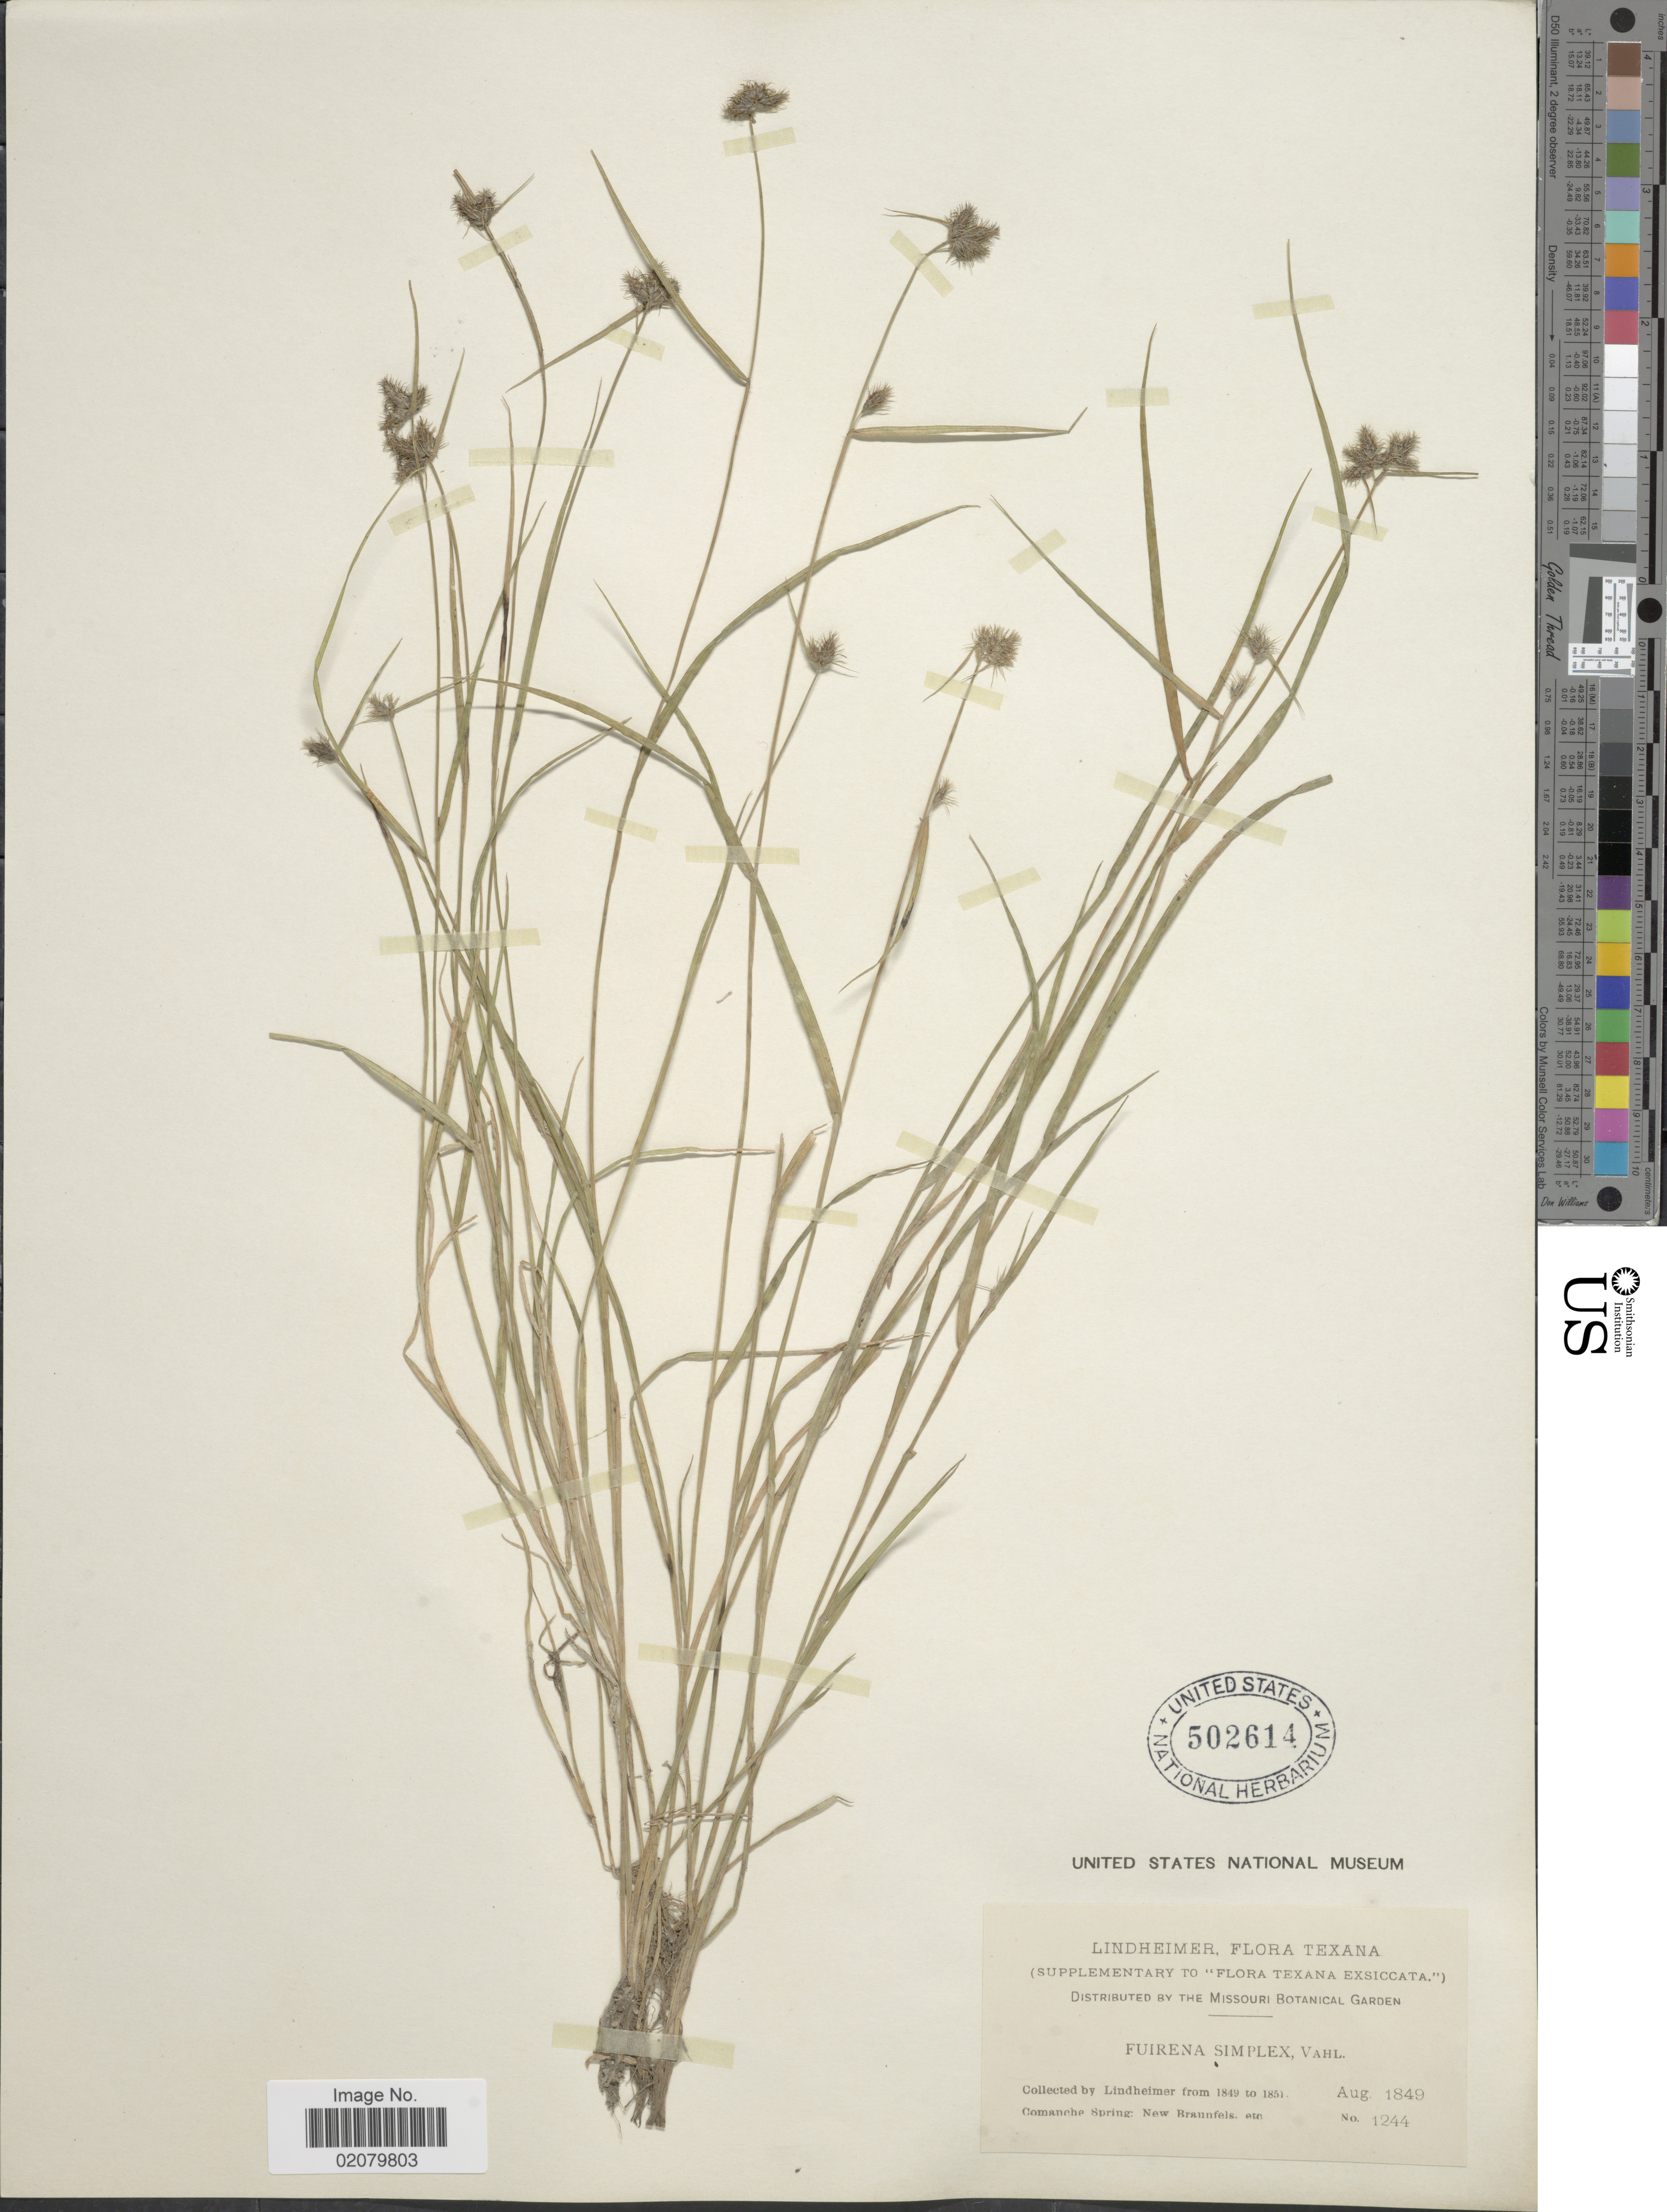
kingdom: Plantae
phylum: Tracheophyta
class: Liliopsida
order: Poales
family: Cyperaceae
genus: Fuirena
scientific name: Fuirena simplex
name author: Vahl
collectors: -. Lindheimer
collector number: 1244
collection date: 1849-08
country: United States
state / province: Texas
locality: Comanche Spring: New Braunfels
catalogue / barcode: US 502614